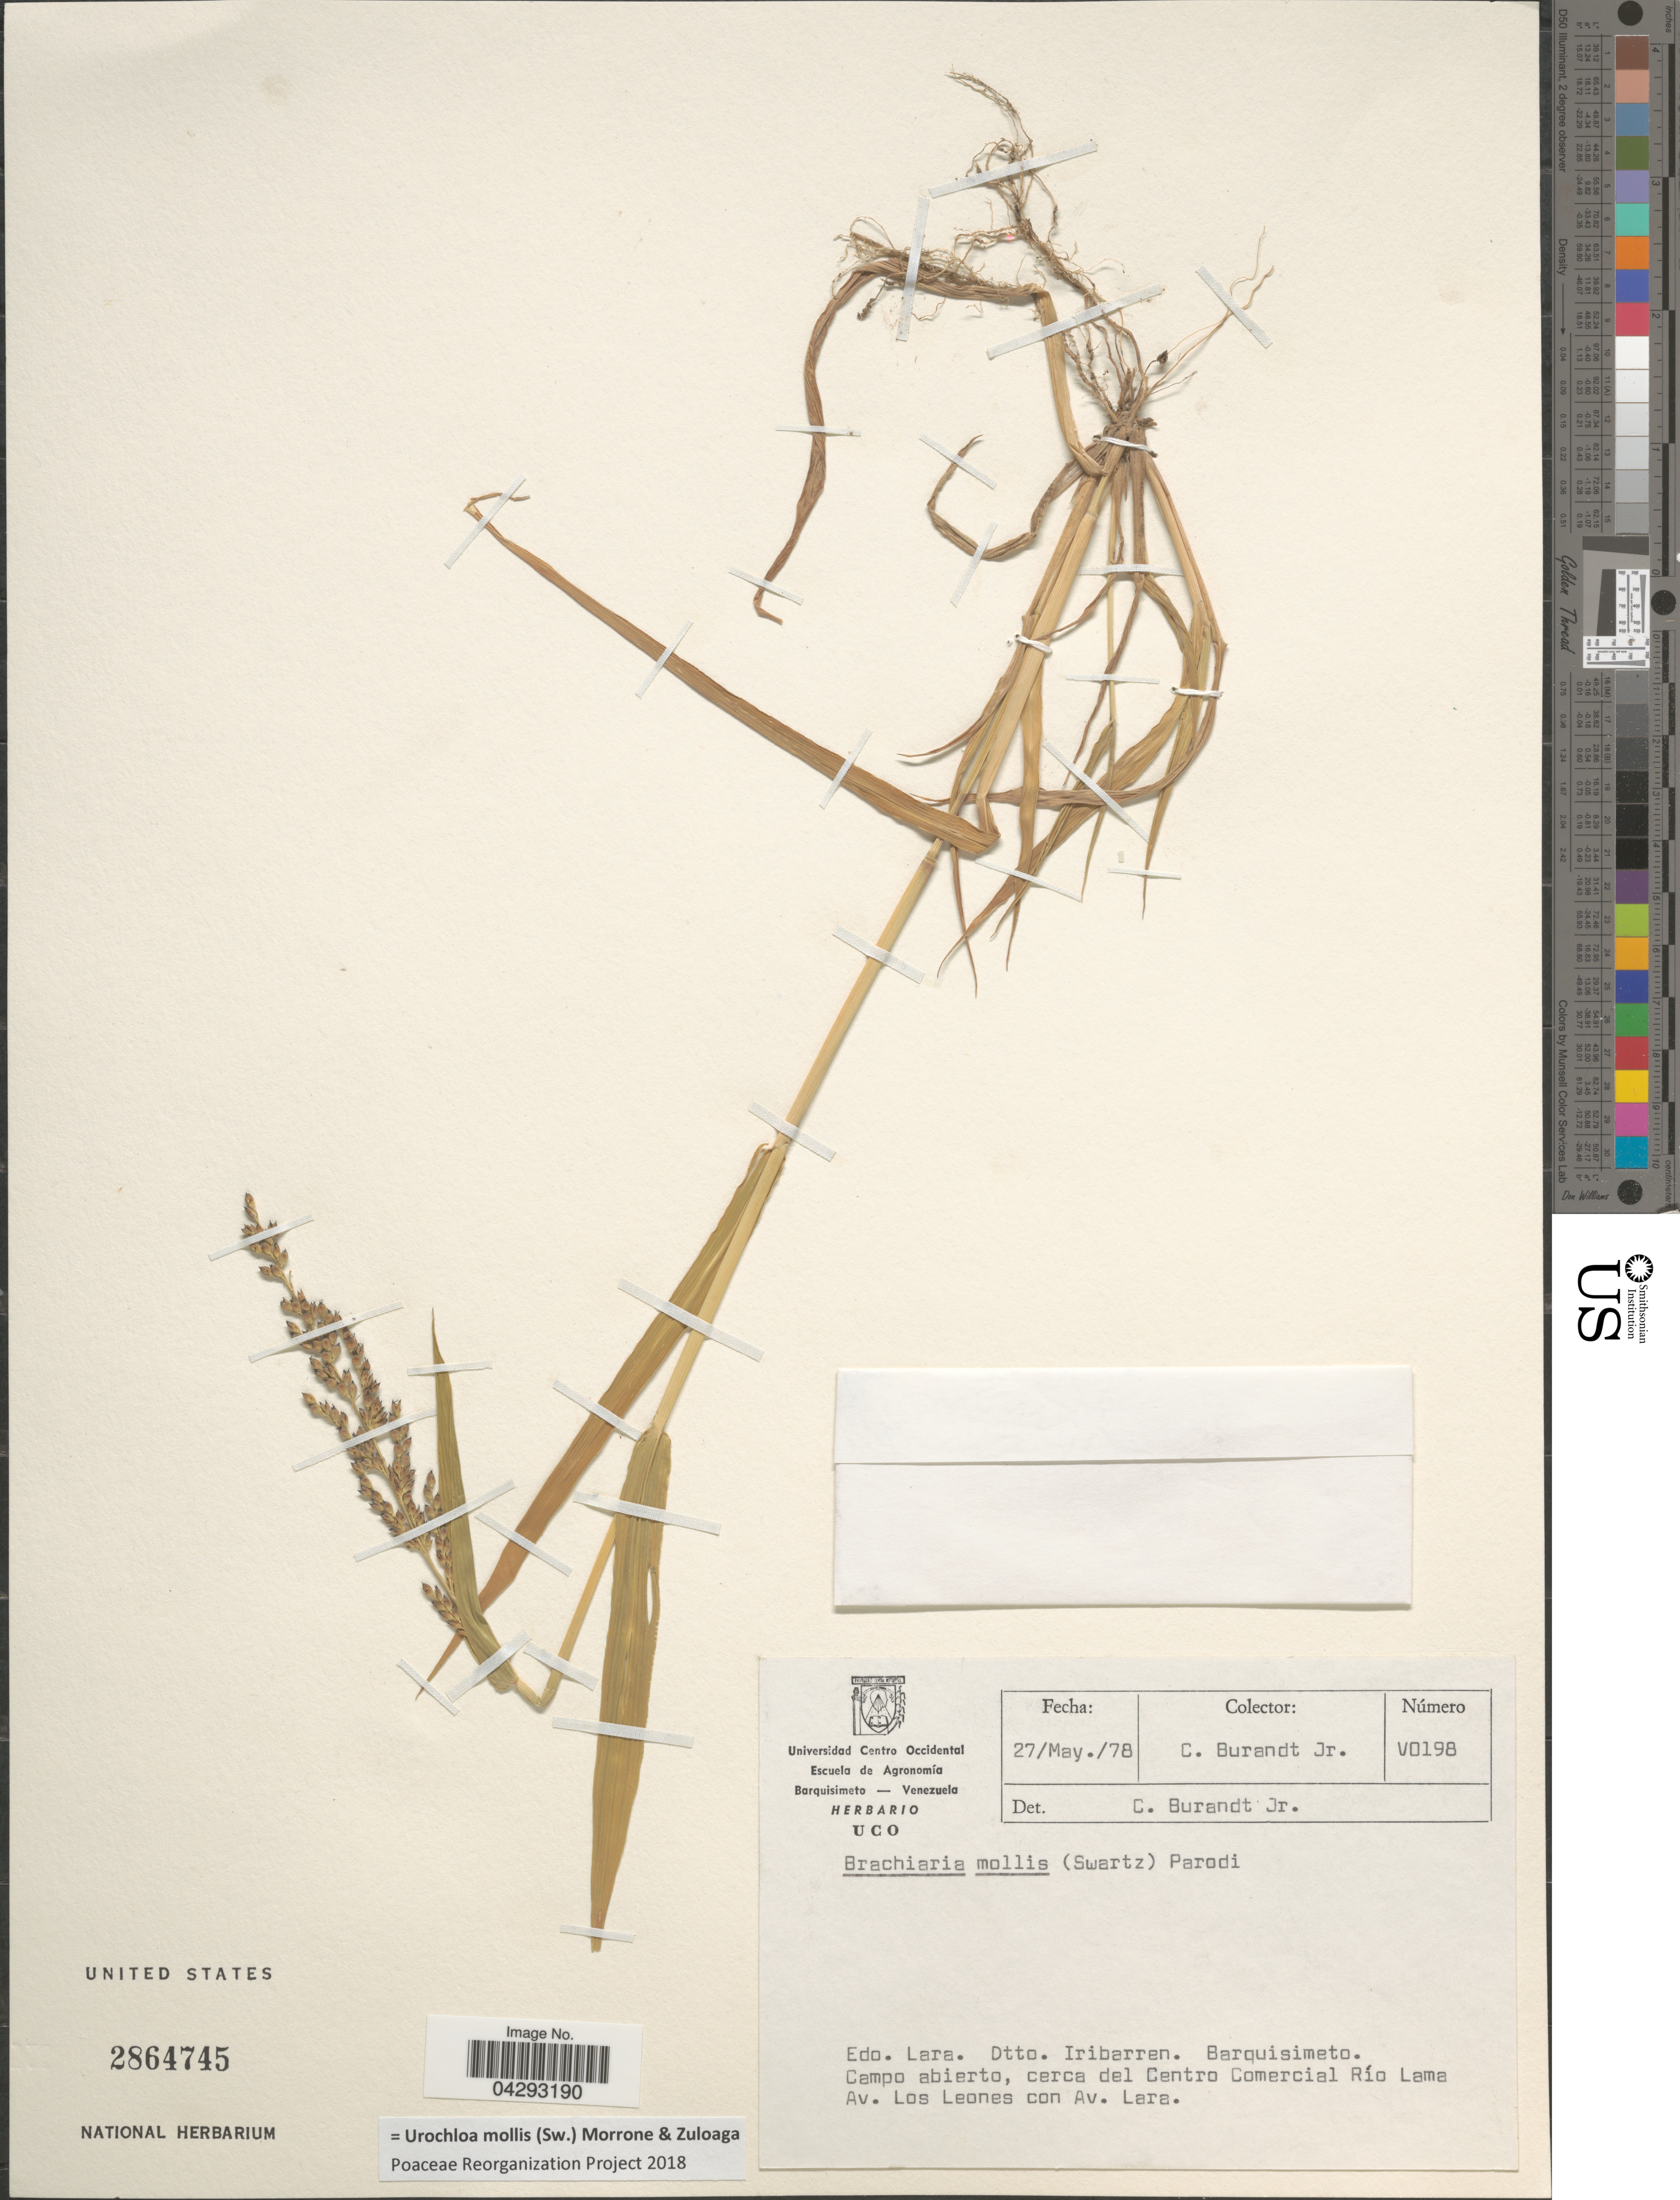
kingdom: Plantae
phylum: Tracheophyta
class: Liliopsida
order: Poales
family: Poaceae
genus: Urochloa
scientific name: Urochloa mollis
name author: (Sw.) Morrone & Zuloaga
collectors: C. Burandt Jr.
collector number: V0198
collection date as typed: Transcribed d/m/y: 27/5/78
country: Venezuela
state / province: Lara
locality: Edo. Lara. Dtto. Iribarren. Barquisimeto. Campo abierto, cerca del Centro Comercial Río Lama Av. Los Leones con Av. Lara.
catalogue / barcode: US 2864745